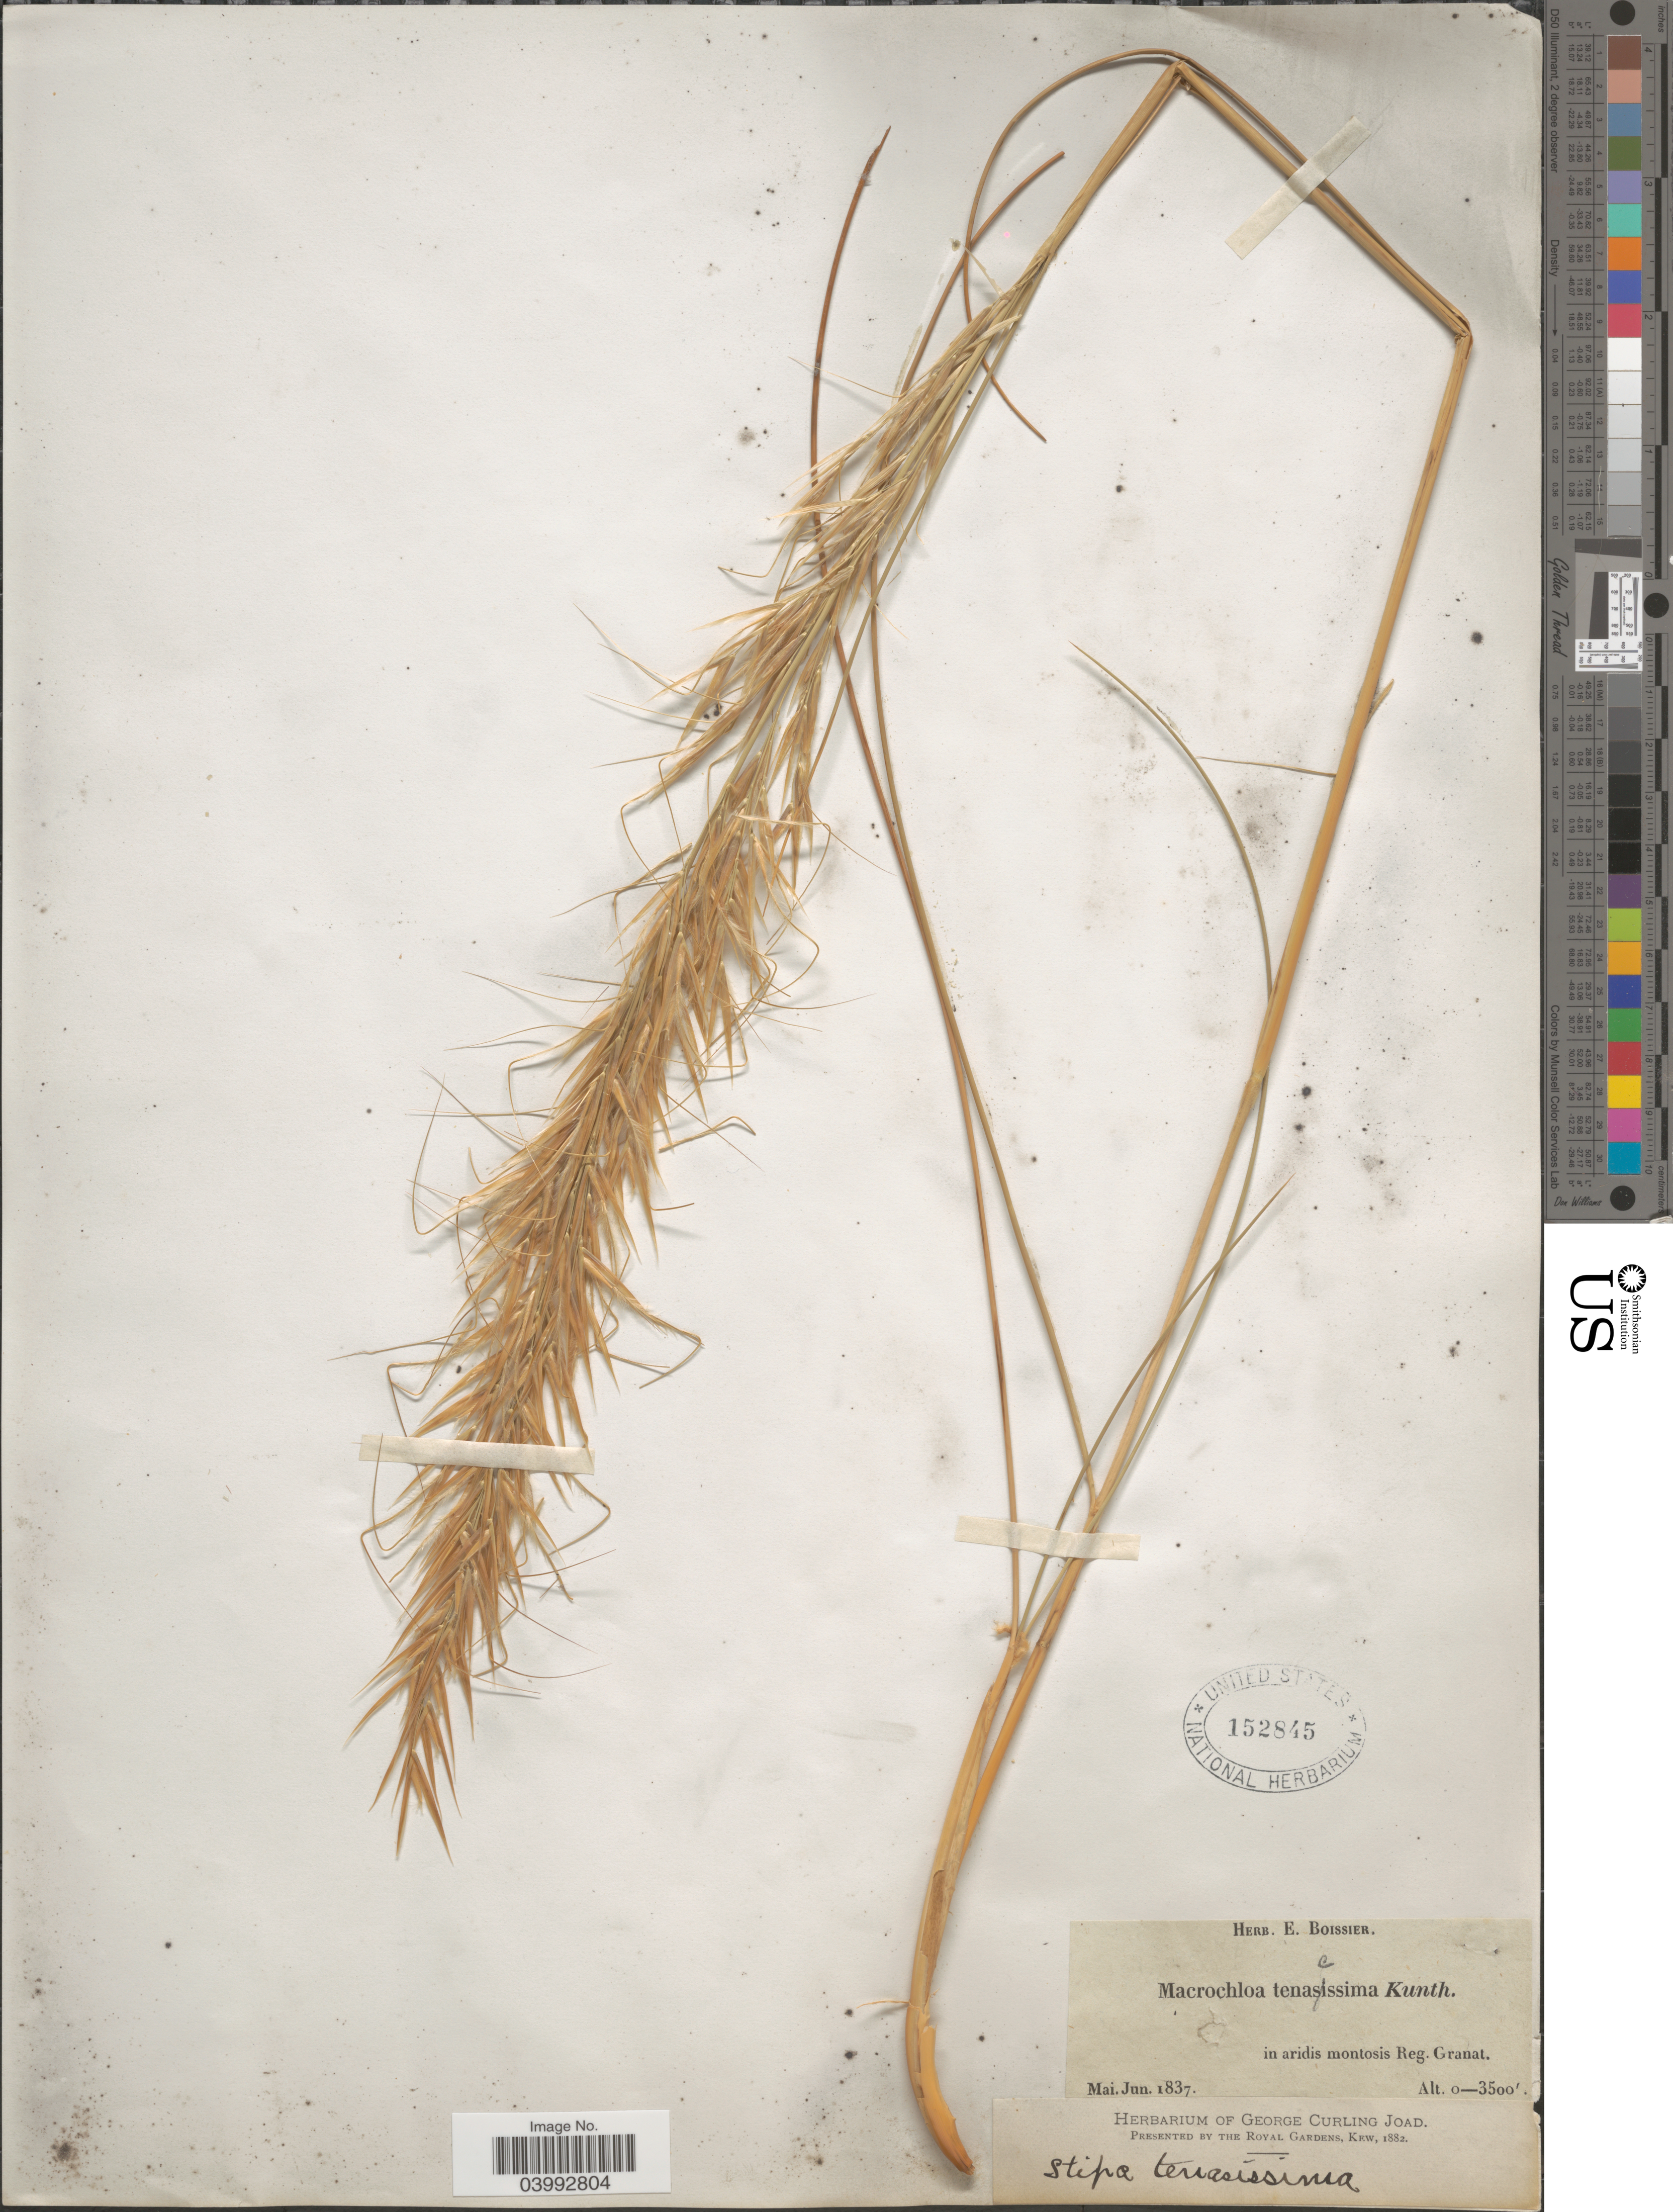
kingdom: Plantae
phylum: Tracheophyta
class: Liliopsida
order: Poales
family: Poaceae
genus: Macrochloa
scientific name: Macrochloa tenacissima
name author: (L.) Kunth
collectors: ex herb. E. Boissier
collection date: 1837-05/1837-06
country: Spain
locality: In aridis montosis Reg. Granat.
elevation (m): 0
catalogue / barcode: US 152845